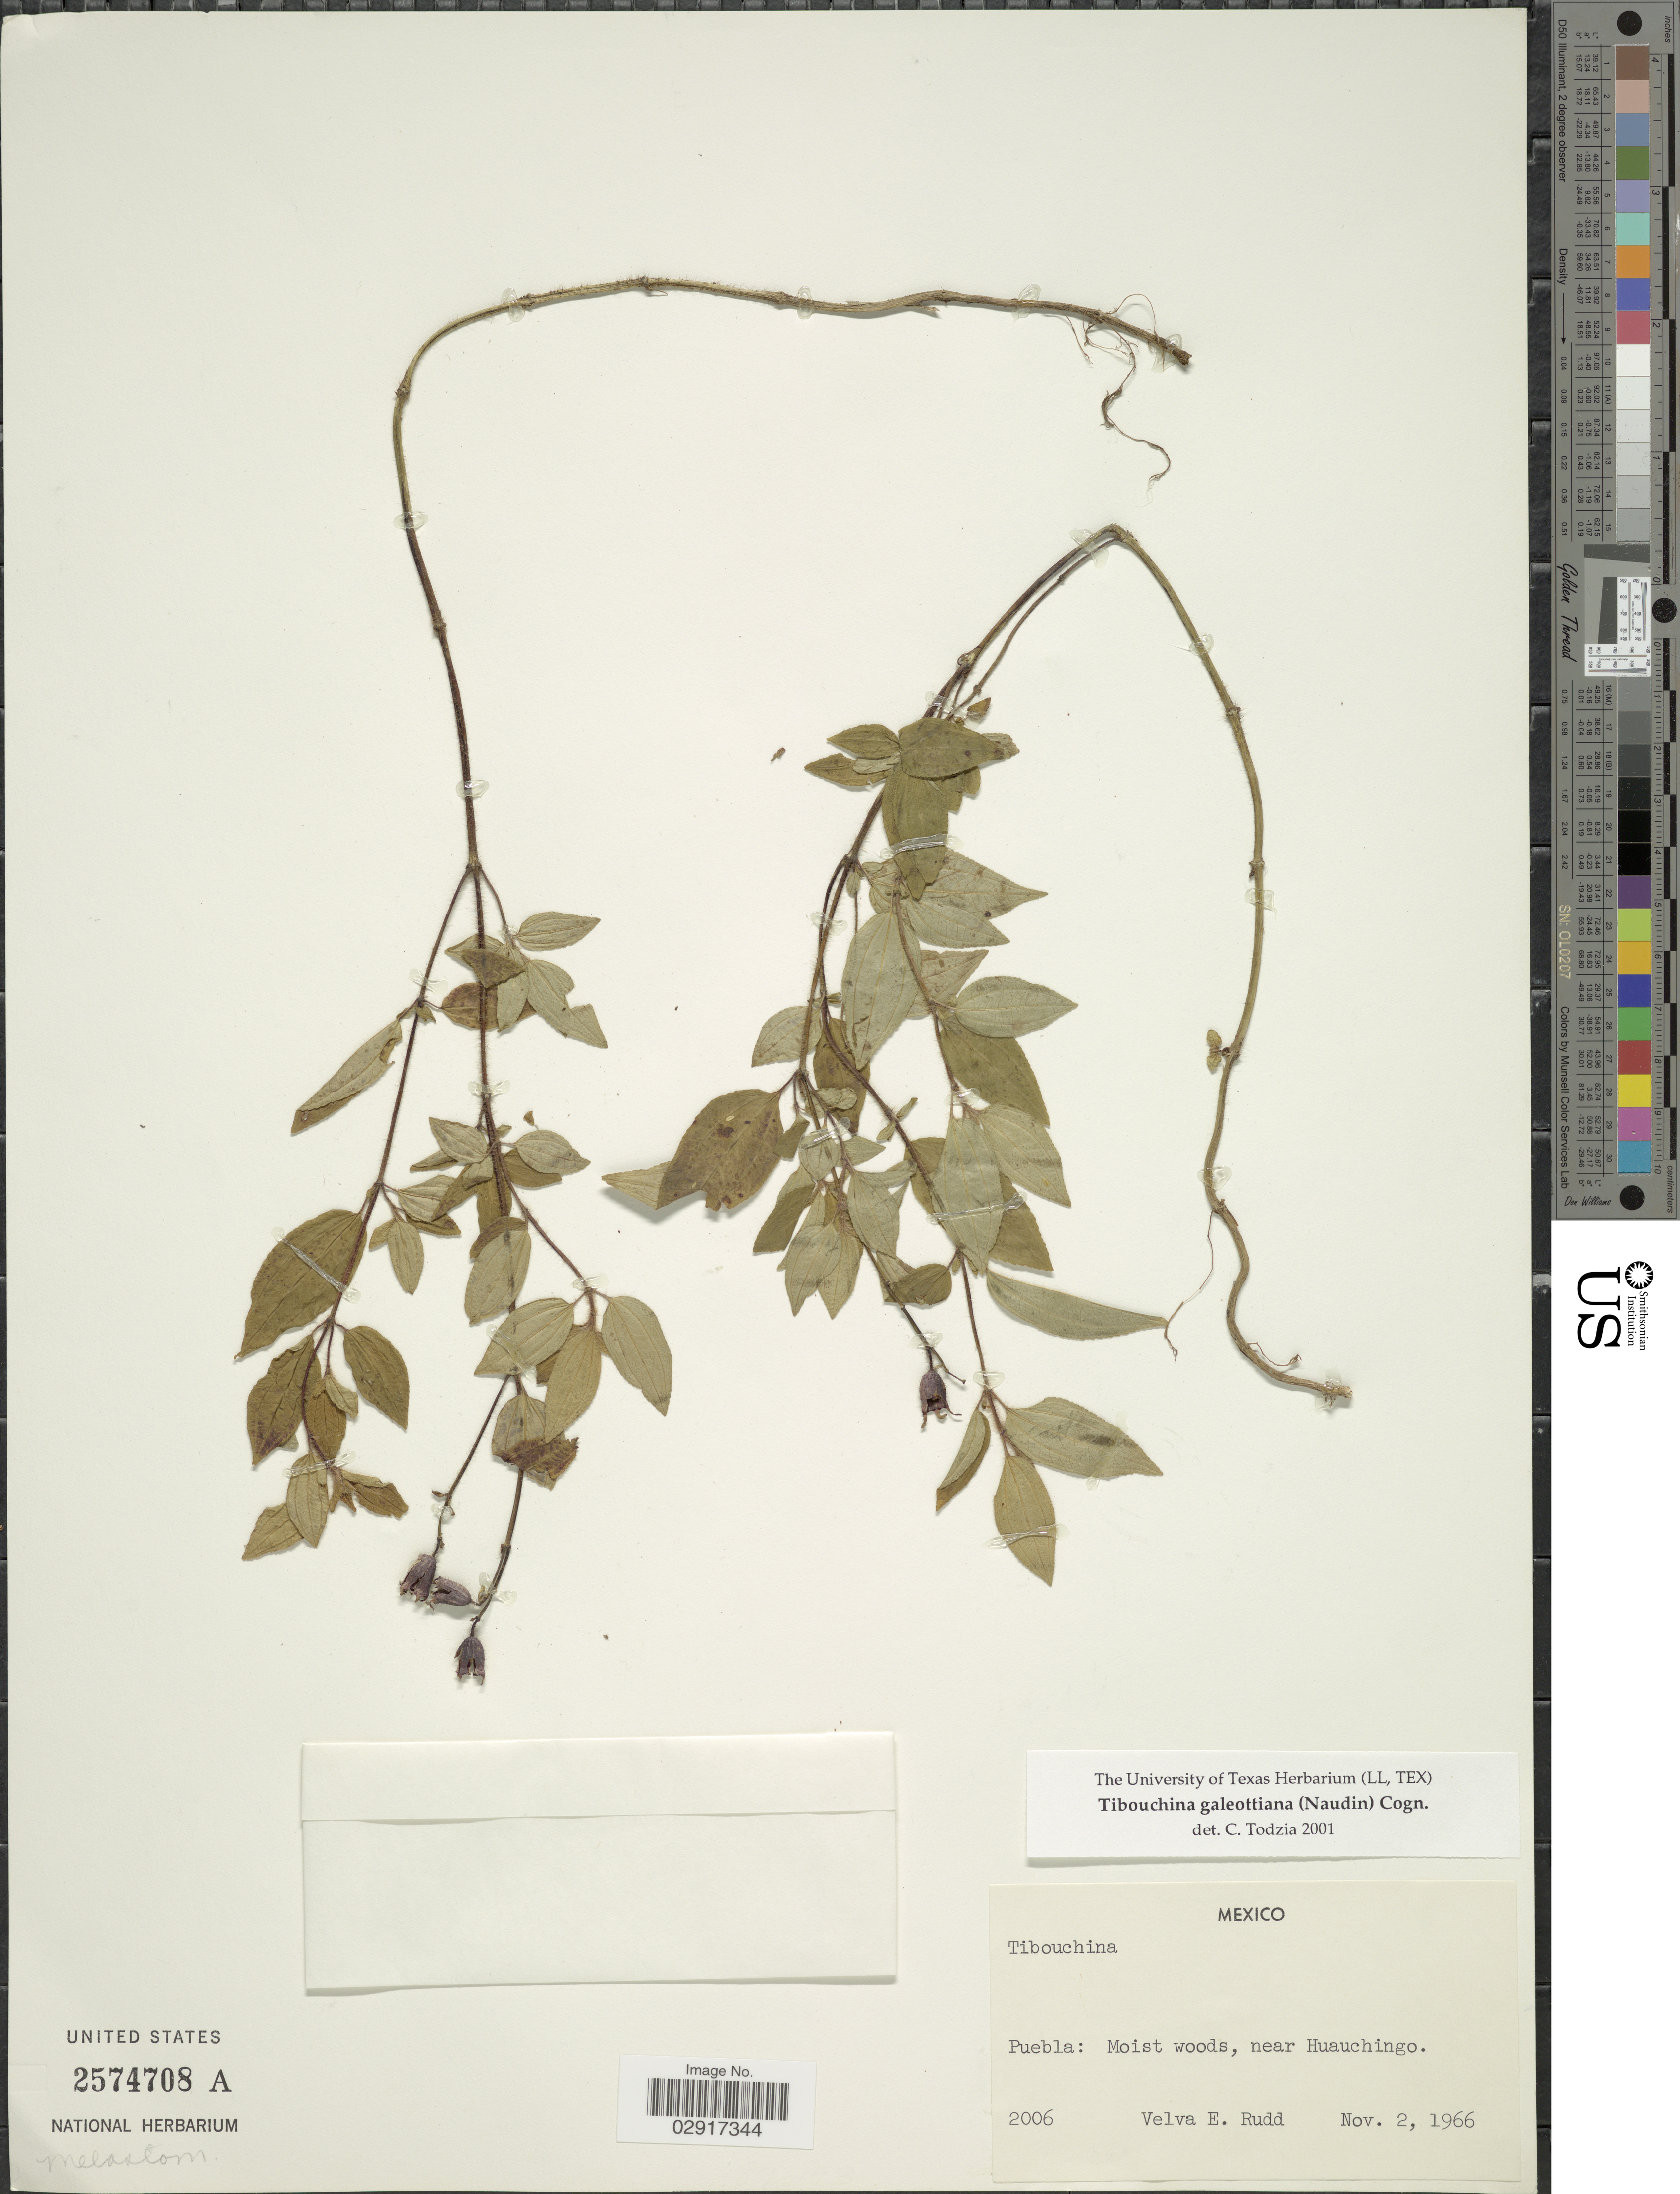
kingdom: Plantae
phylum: Tracheophyta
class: Magnoliopsida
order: Myrtales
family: Melastomataceae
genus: Chaetogastra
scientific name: Chaetogastra galeottiana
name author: (Naudin) P.J.F. Guim. & Michelang.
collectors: V. E. Rudd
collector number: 2006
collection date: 1966-11-02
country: Mexico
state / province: Puebla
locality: Moist woods, near Huauchingo.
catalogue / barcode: US 2574708A